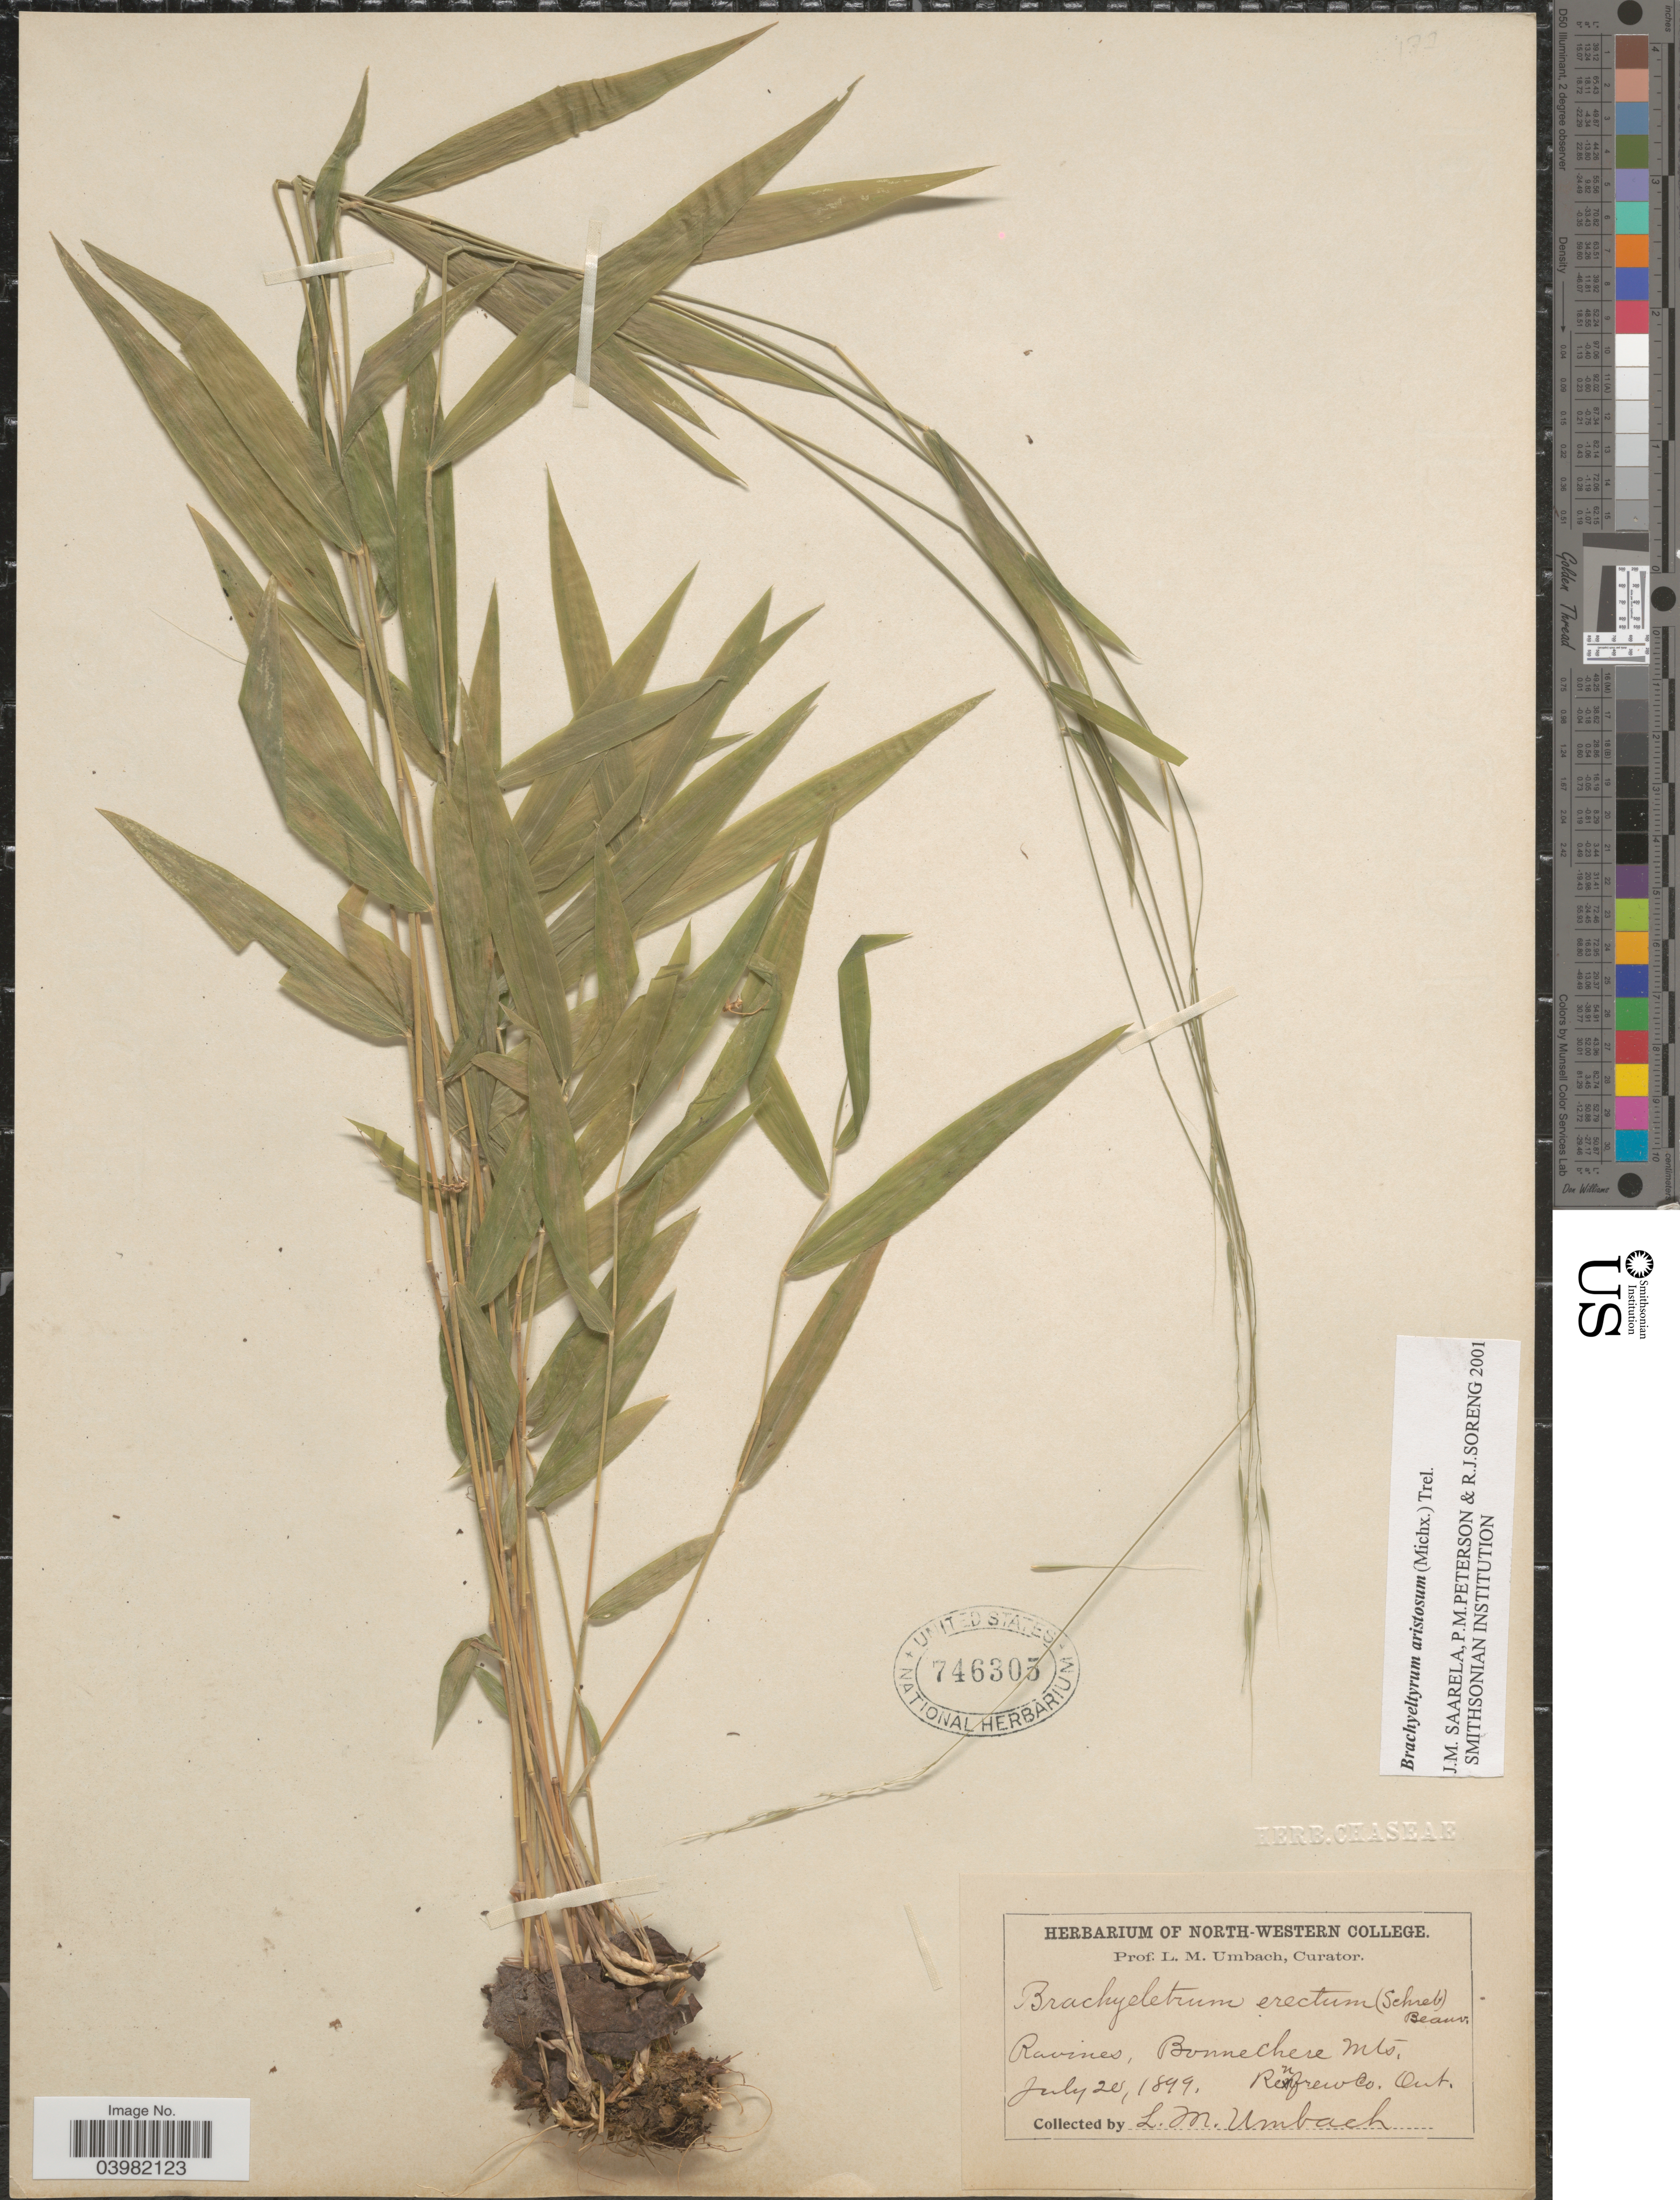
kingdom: Plantae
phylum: Tracheophyta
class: Liliopsida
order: Poales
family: Poaceae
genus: Brachyelytrum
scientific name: Brachyelytrum aristosum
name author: (Michx.) P. Beauv. ex Trel.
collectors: L. M. Umbach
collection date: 1899-07-20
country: Canada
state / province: Ontario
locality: Ravines, Bonnechere Mts, Renfrew Co.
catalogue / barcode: US 746305